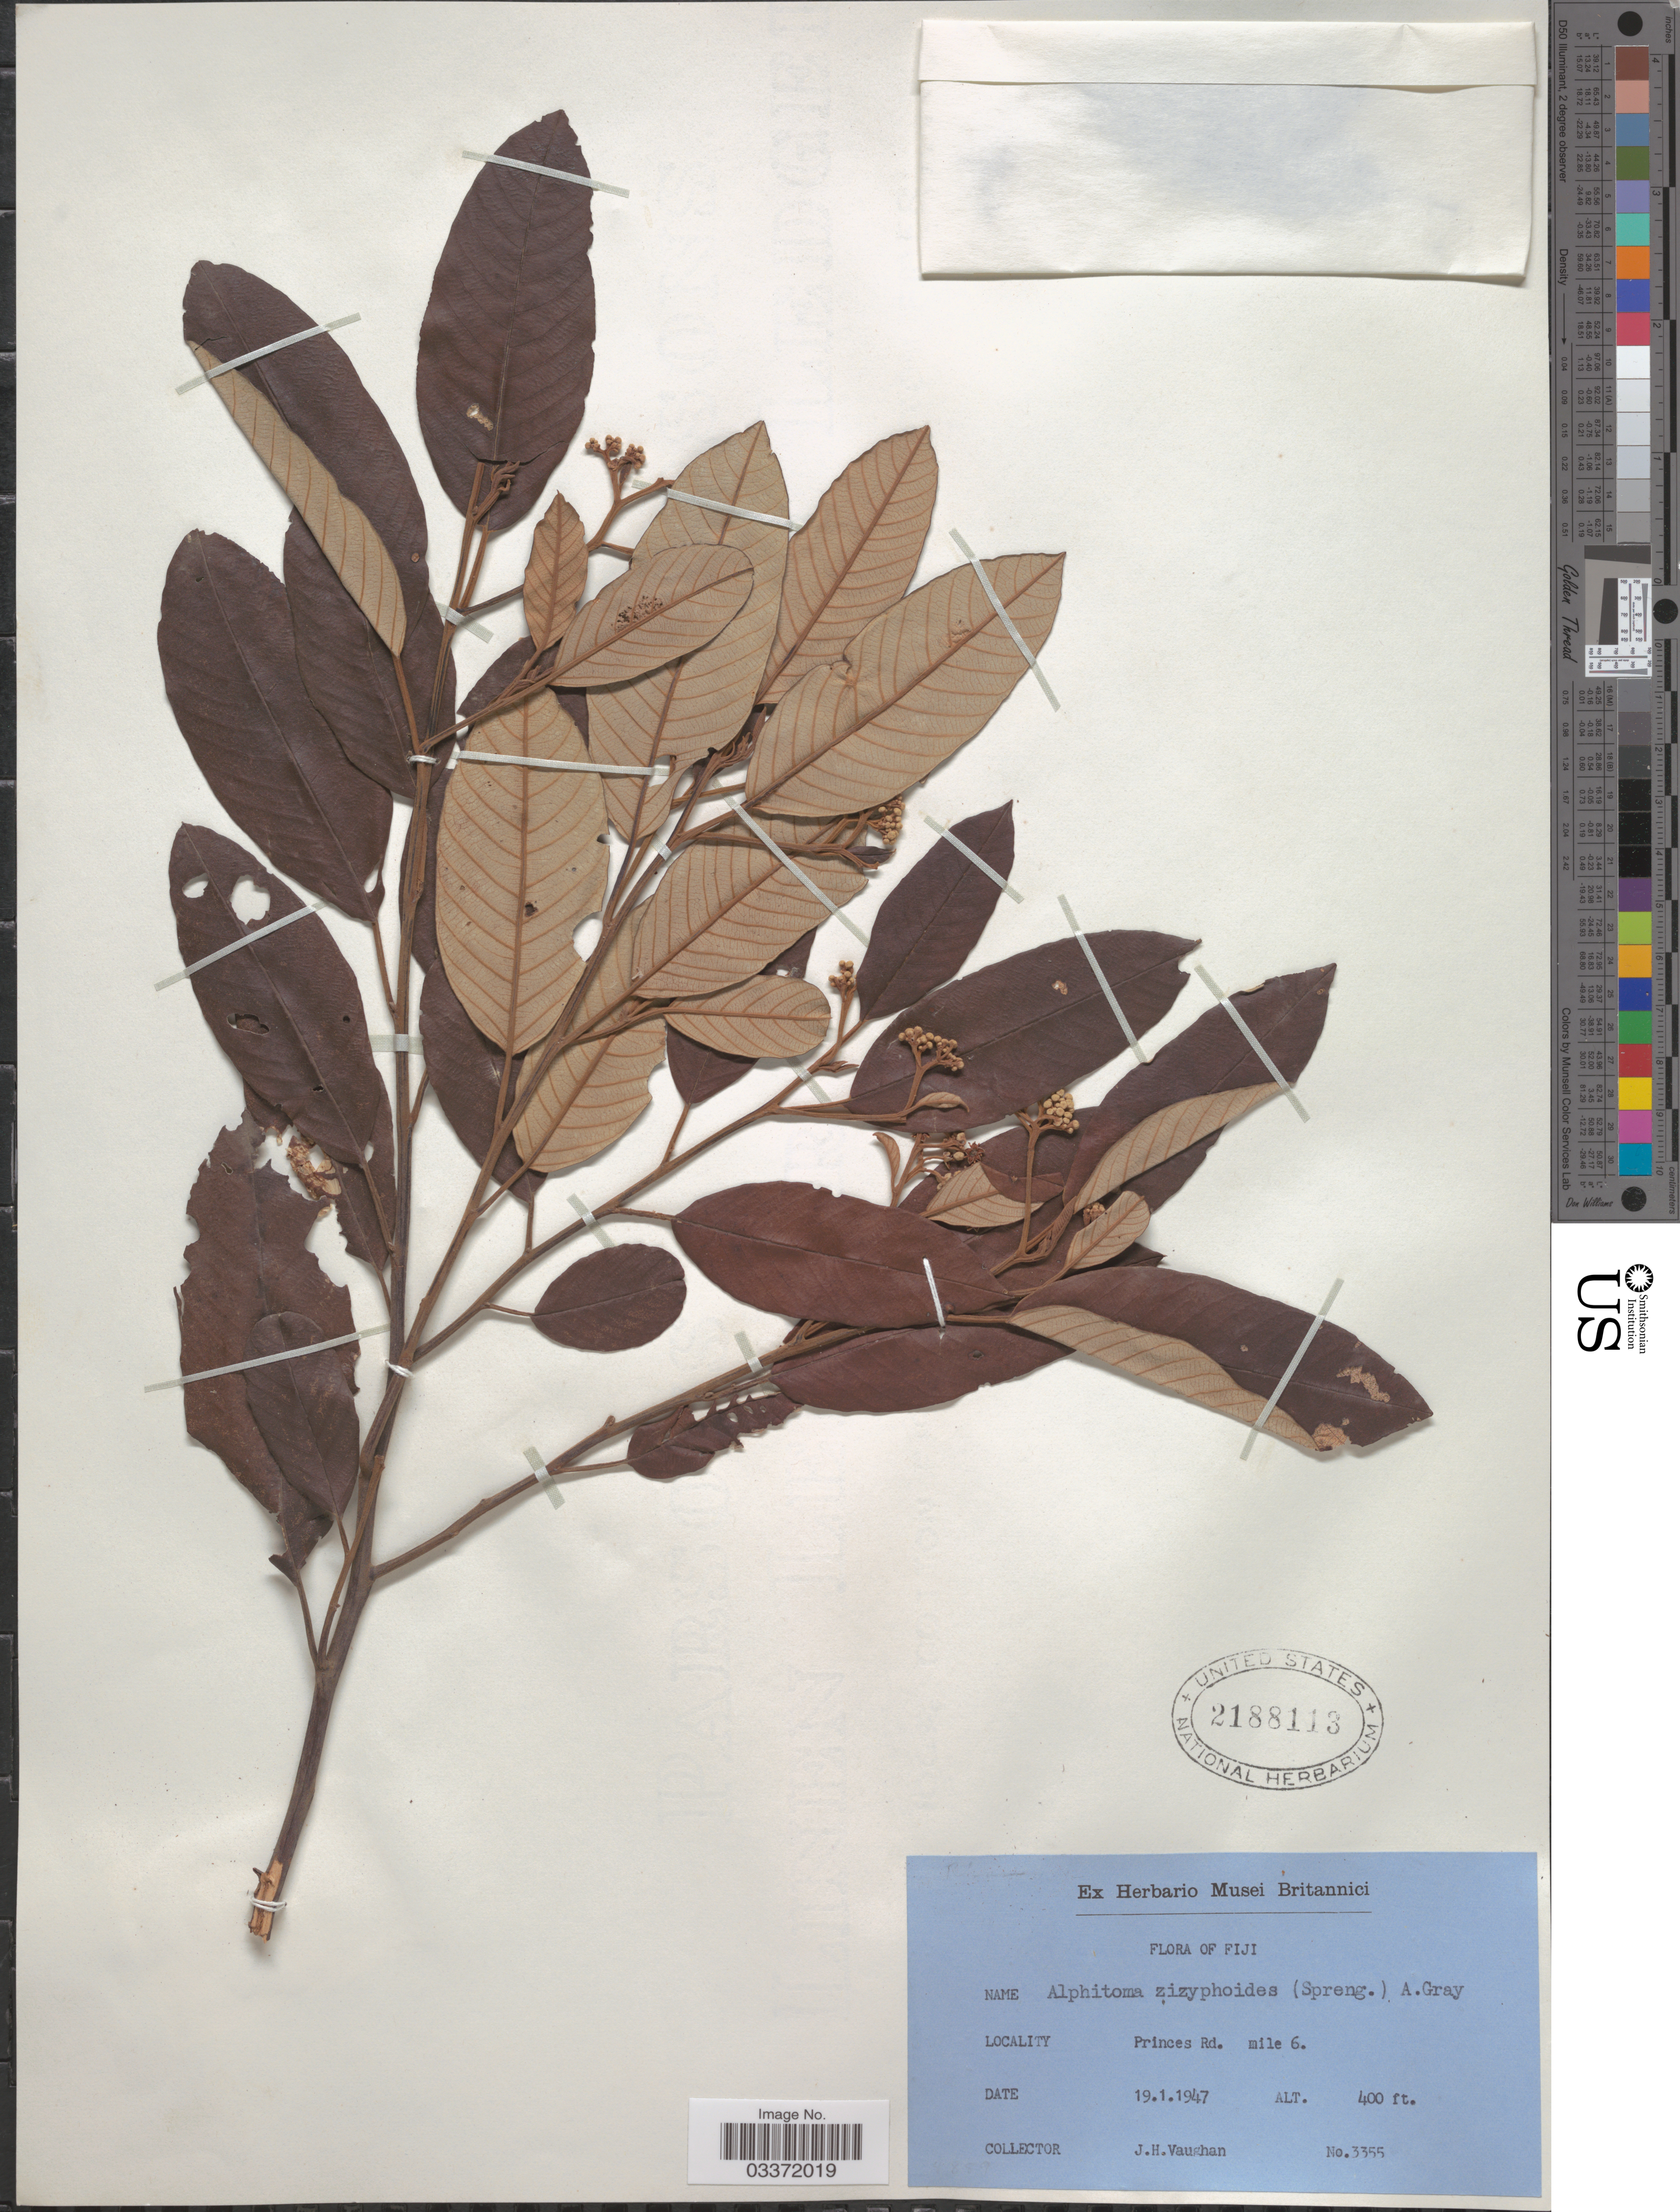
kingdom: Plantae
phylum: Tracheophyta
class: Magnoliopsida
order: Rosales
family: Rhamnaceae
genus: Alphitonia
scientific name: Alphitonia franguloides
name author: A. Gray in Wilkes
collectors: J. Vaughan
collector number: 3355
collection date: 1947-01-19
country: Fiji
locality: Princes Rd. mile 6.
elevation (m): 122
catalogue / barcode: US 2188113